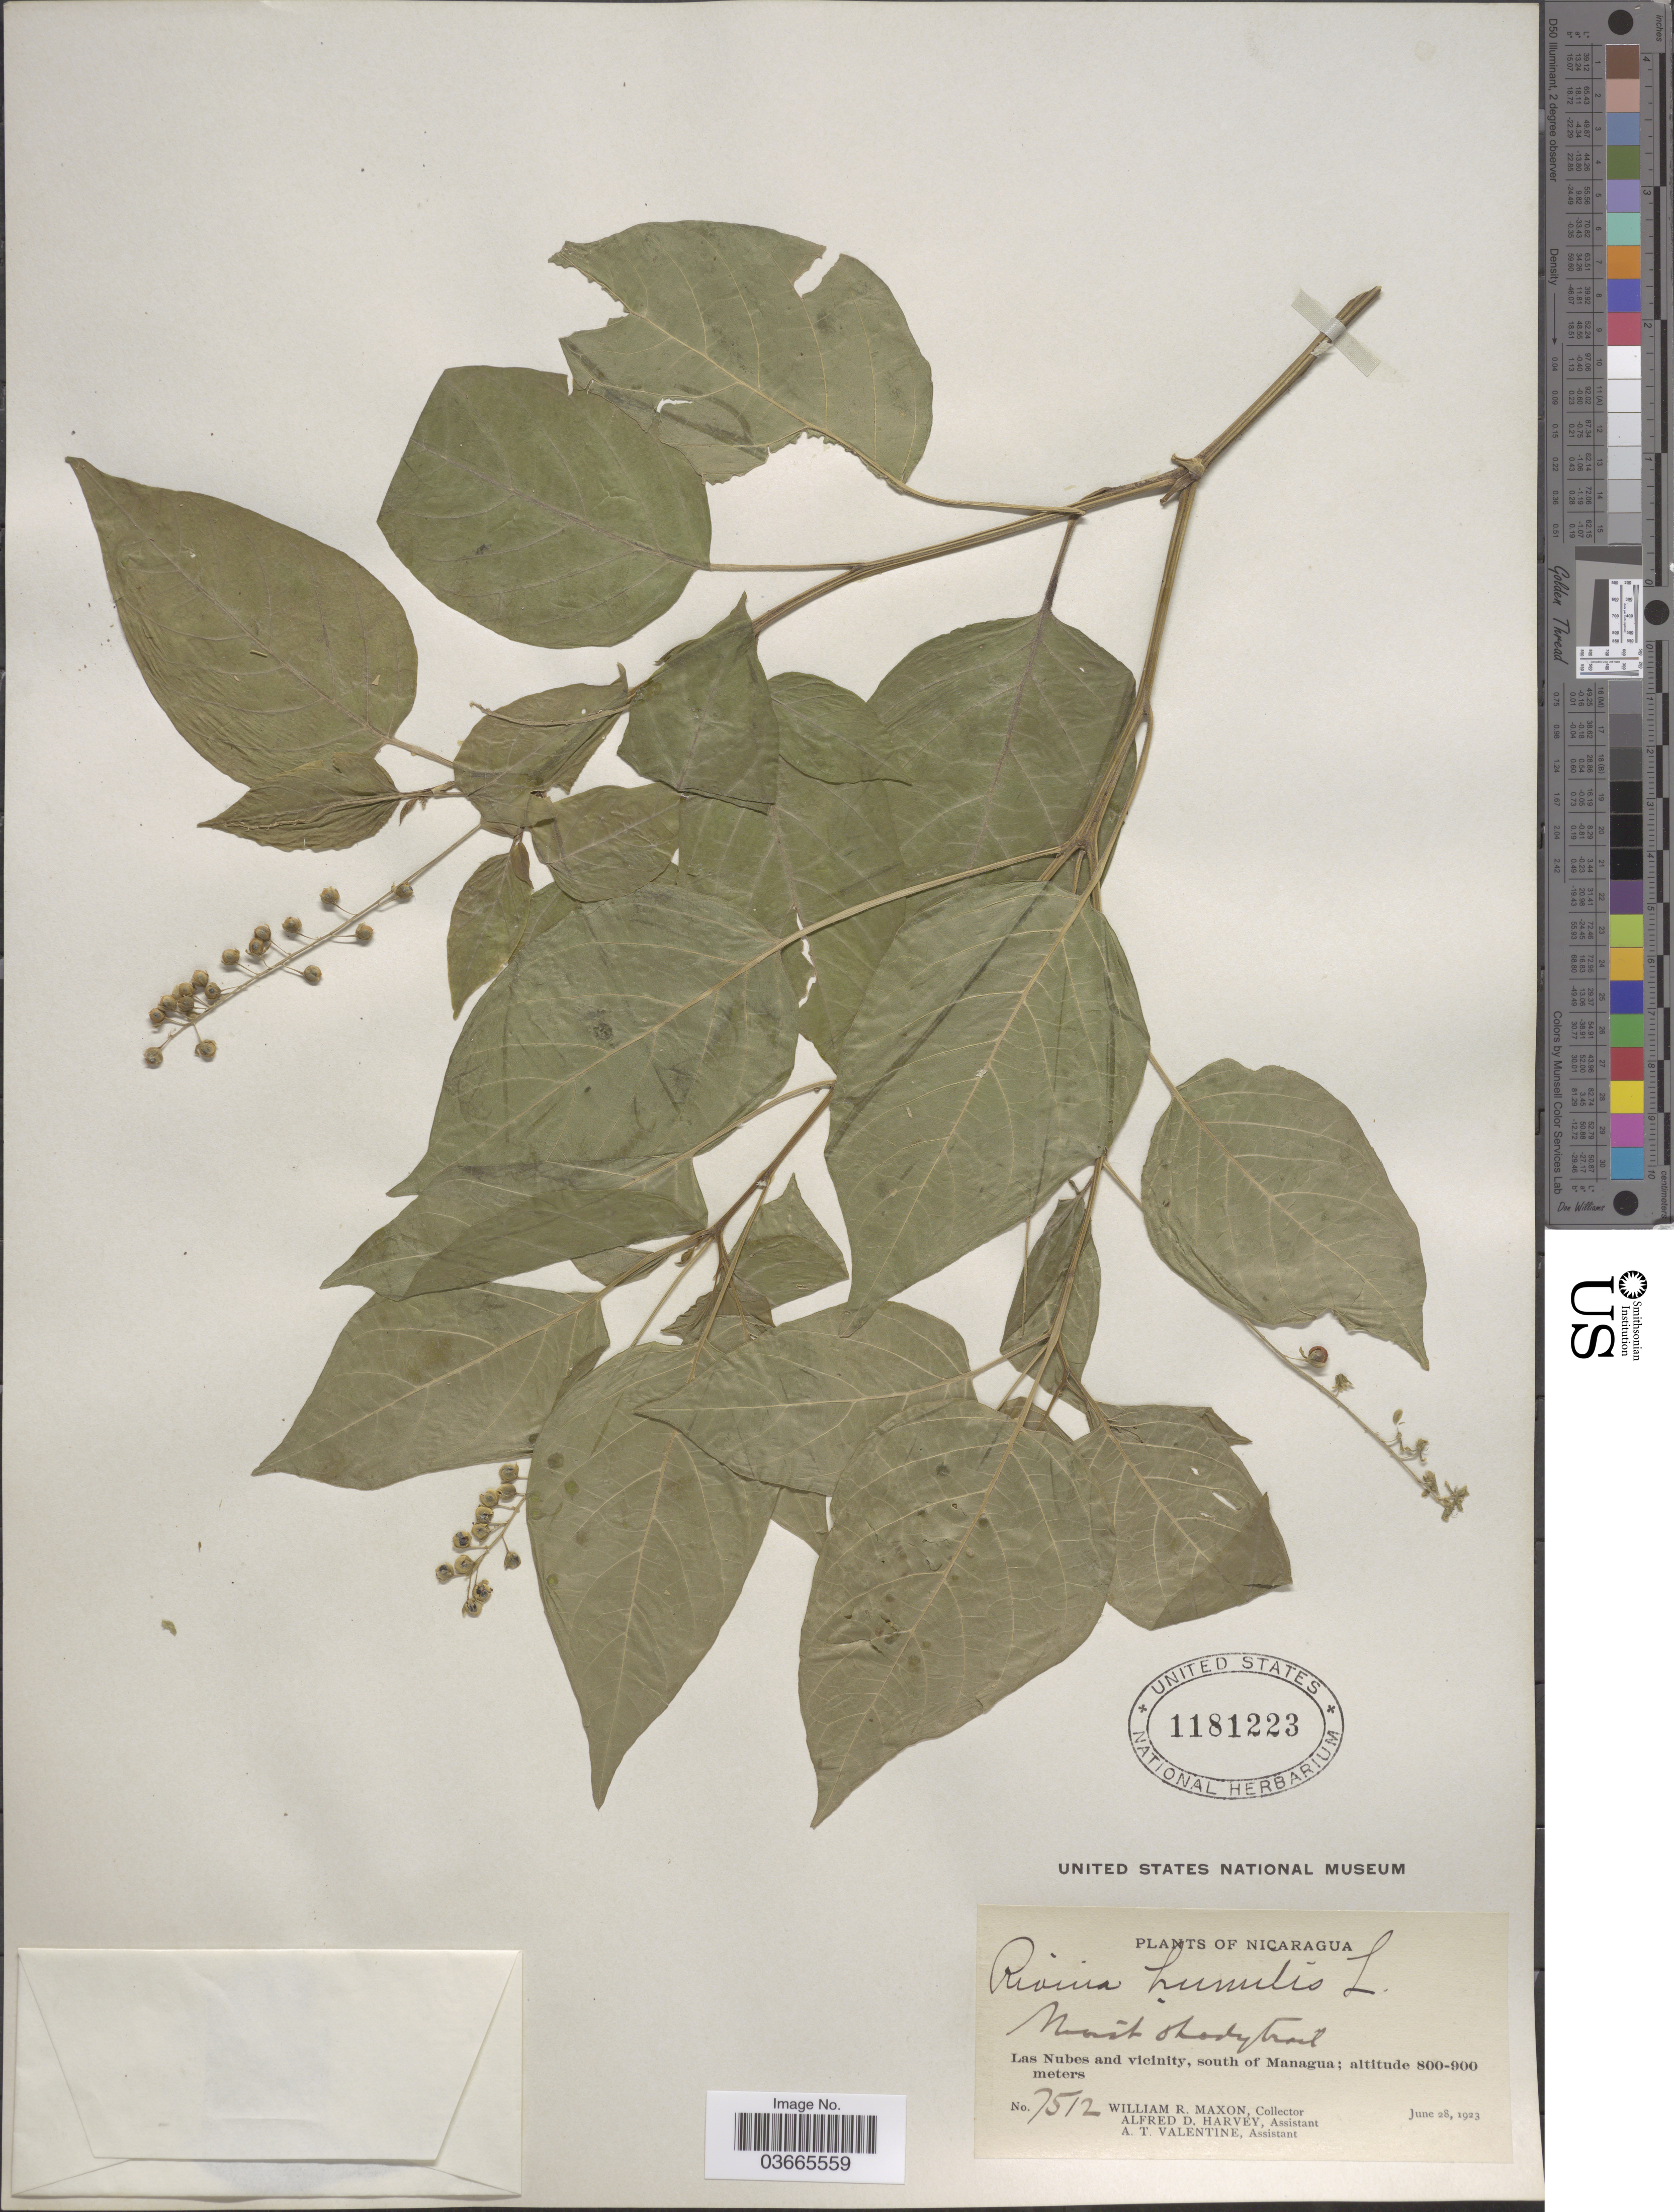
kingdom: Plantae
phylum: Tracheophyta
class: Magnoliopsida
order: Caryophyllales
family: Phytolaccaceae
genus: Rivina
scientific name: Rivina humilis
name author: L.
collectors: W. R. Maxon, A. D. Harvey & A. Valentine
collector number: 7512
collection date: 1923-06-28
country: Nicaragua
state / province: Managua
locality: Las Nubes and vicinity, south of Managua.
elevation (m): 800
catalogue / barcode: US 1181223